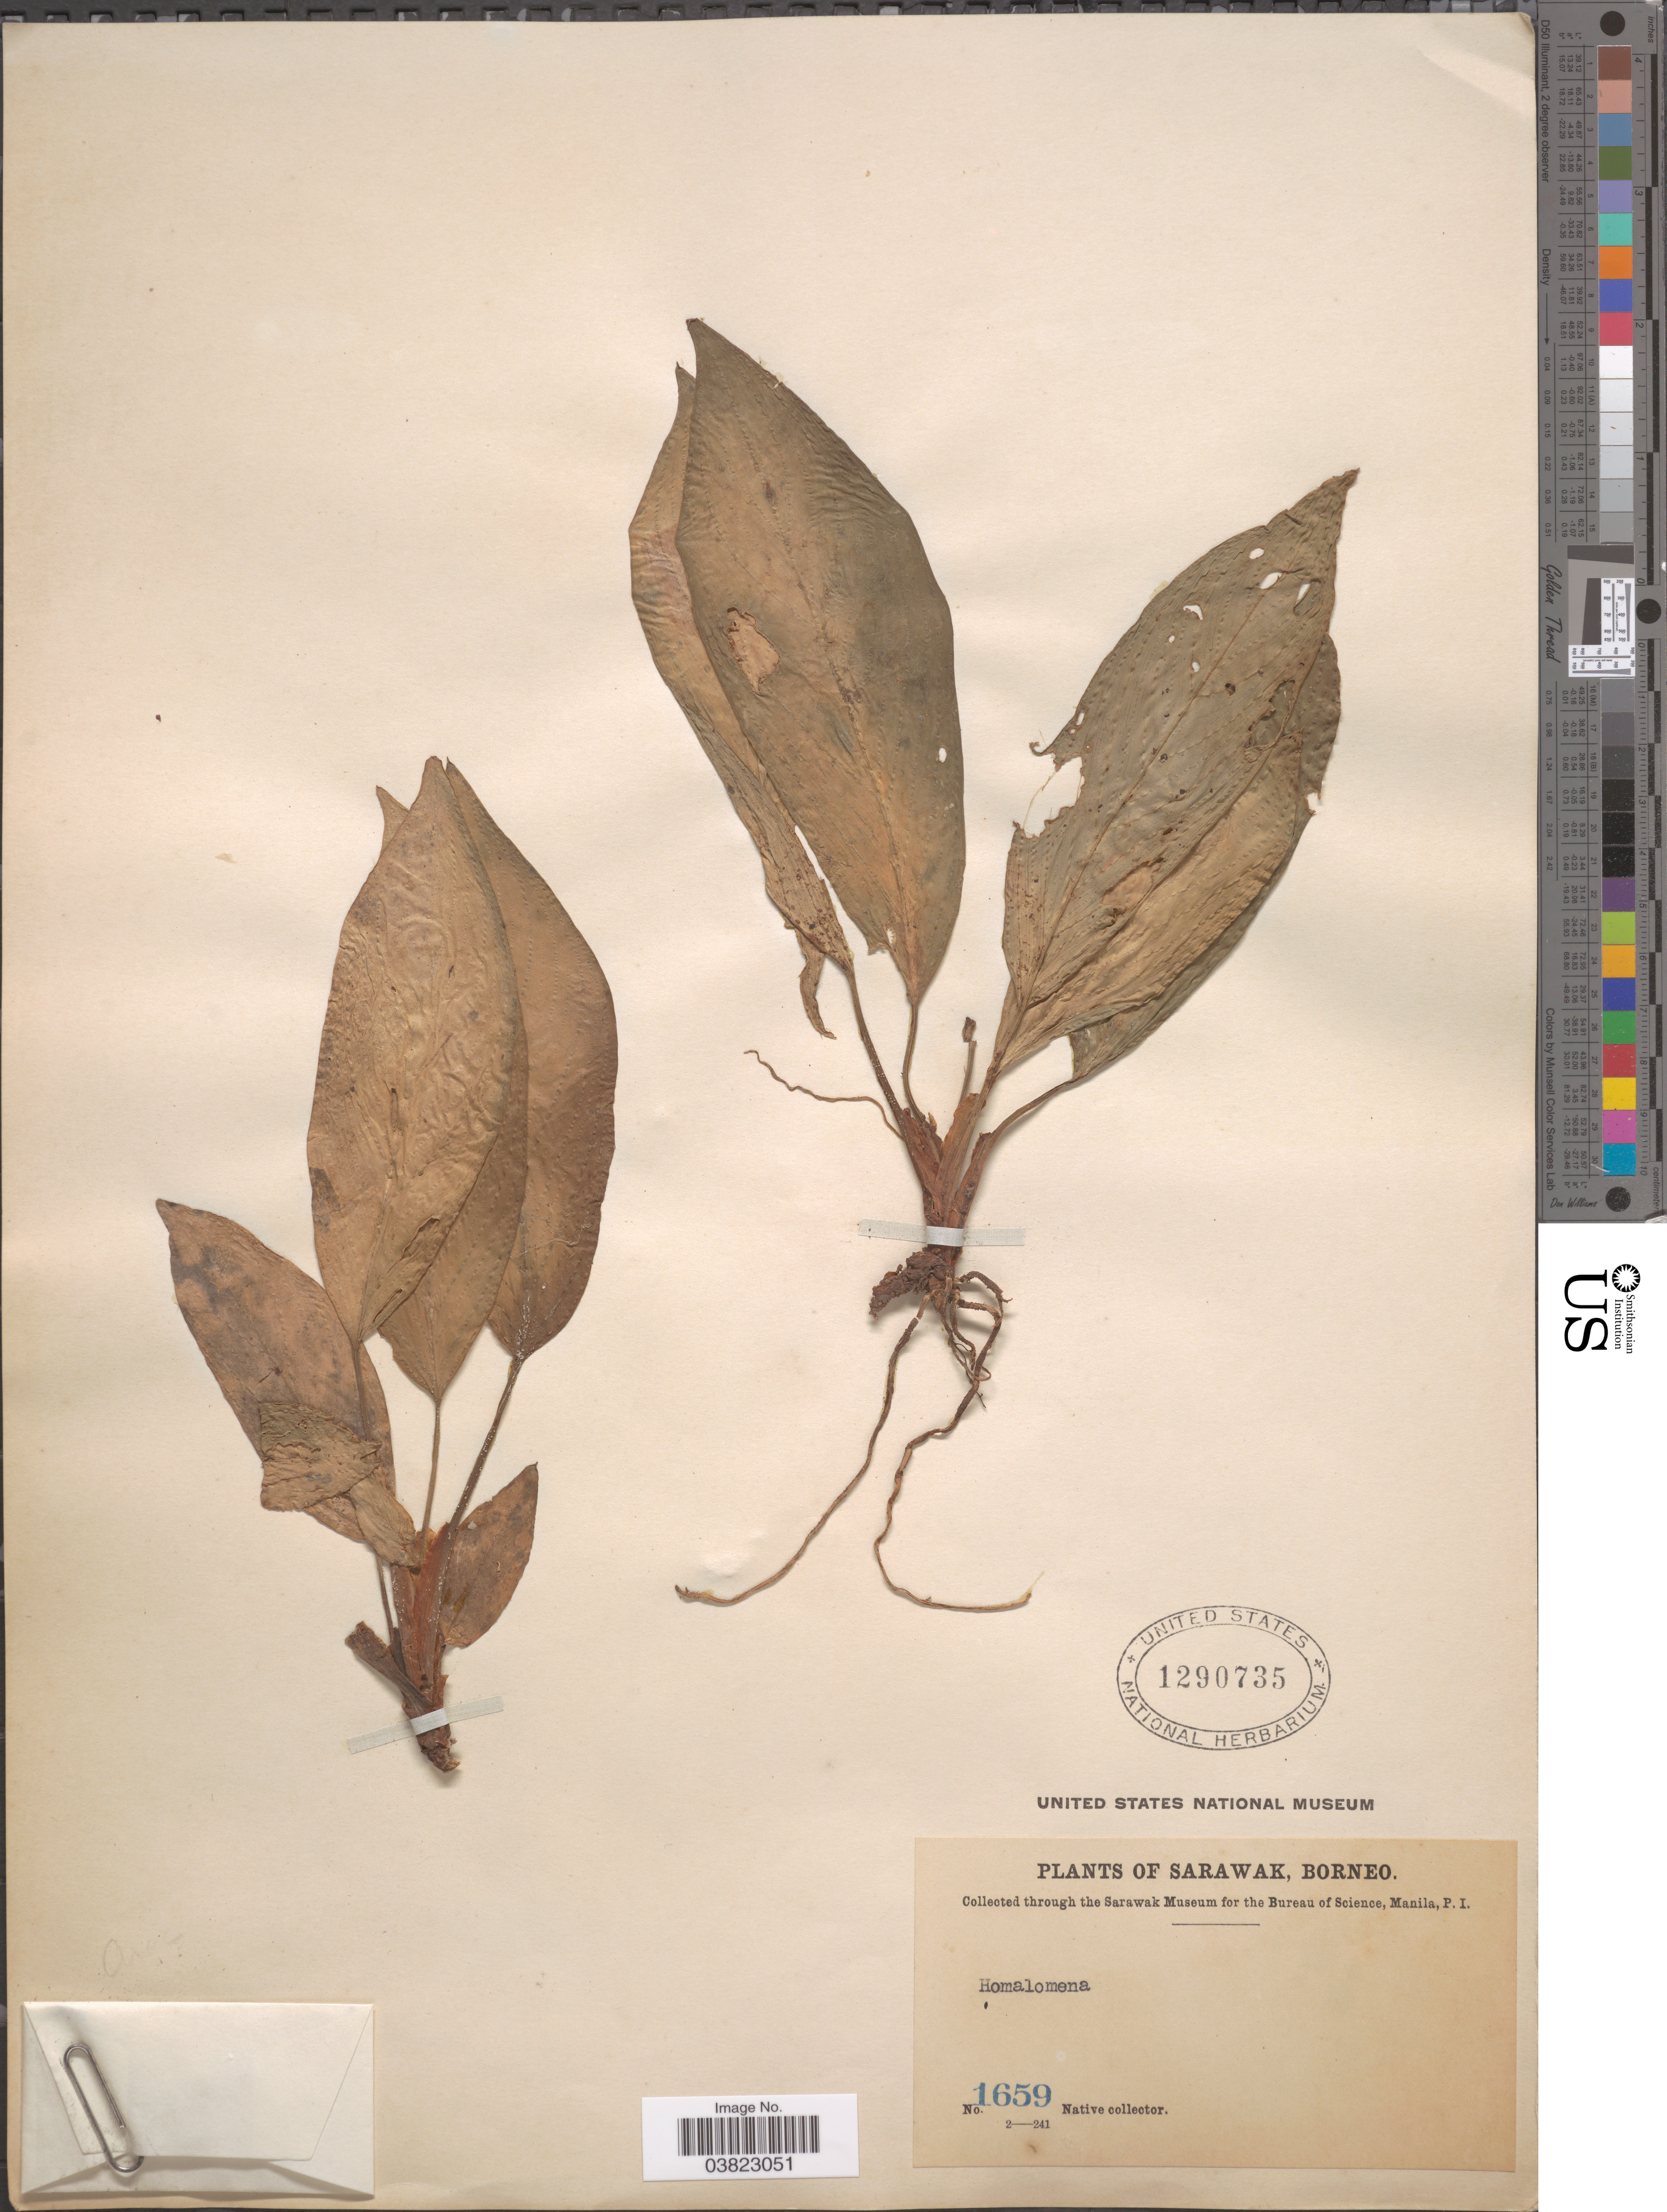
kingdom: Plantae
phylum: Tracheophyta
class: Liliopsida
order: Alismatales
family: Araceae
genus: Homalomena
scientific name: Homalomena sp.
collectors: Native collector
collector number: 1659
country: Malaysia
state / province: Sarawak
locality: Borneo.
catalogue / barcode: US 1290735